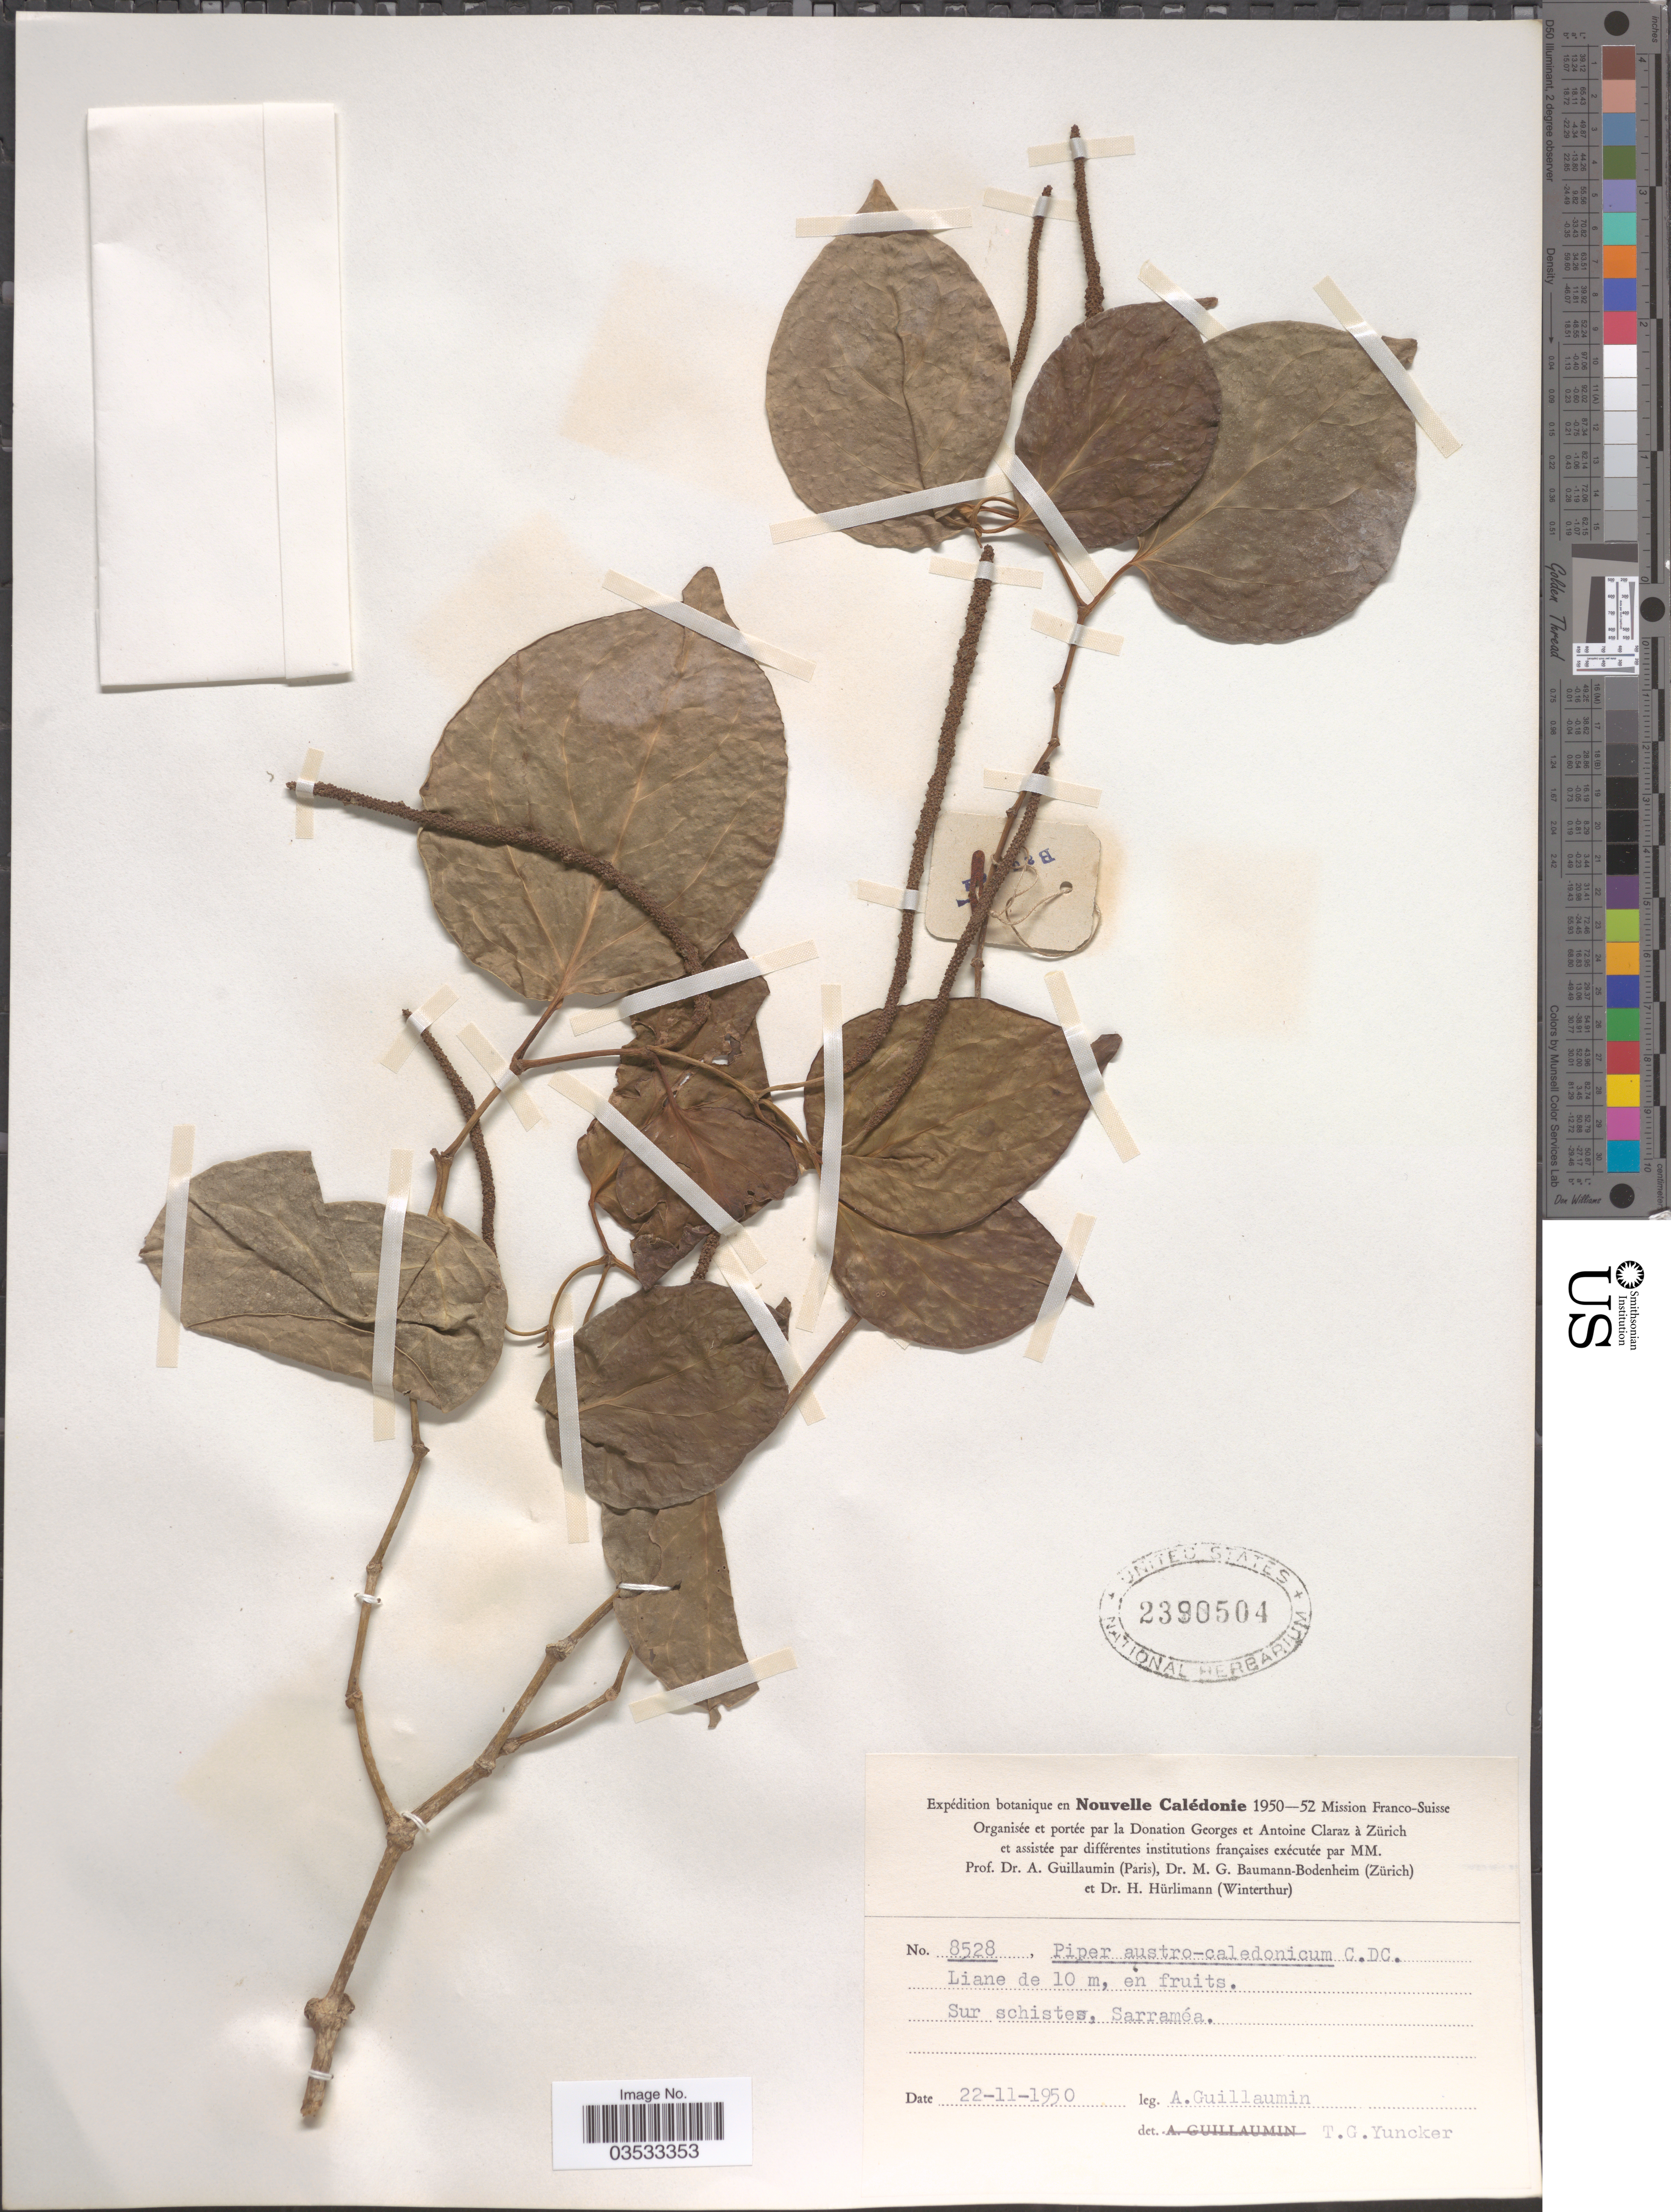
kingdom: Plantae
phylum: Tracheophyta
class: Magnoliopsida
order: Piperales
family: Piperaceae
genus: Piper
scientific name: Piper austrocaledonicum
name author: C. DC.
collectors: A. Guillaumin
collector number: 8528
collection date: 1950-11-22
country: New Caledonia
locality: Nouvelle Calédonie. Sarraméa.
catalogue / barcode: US 2390504